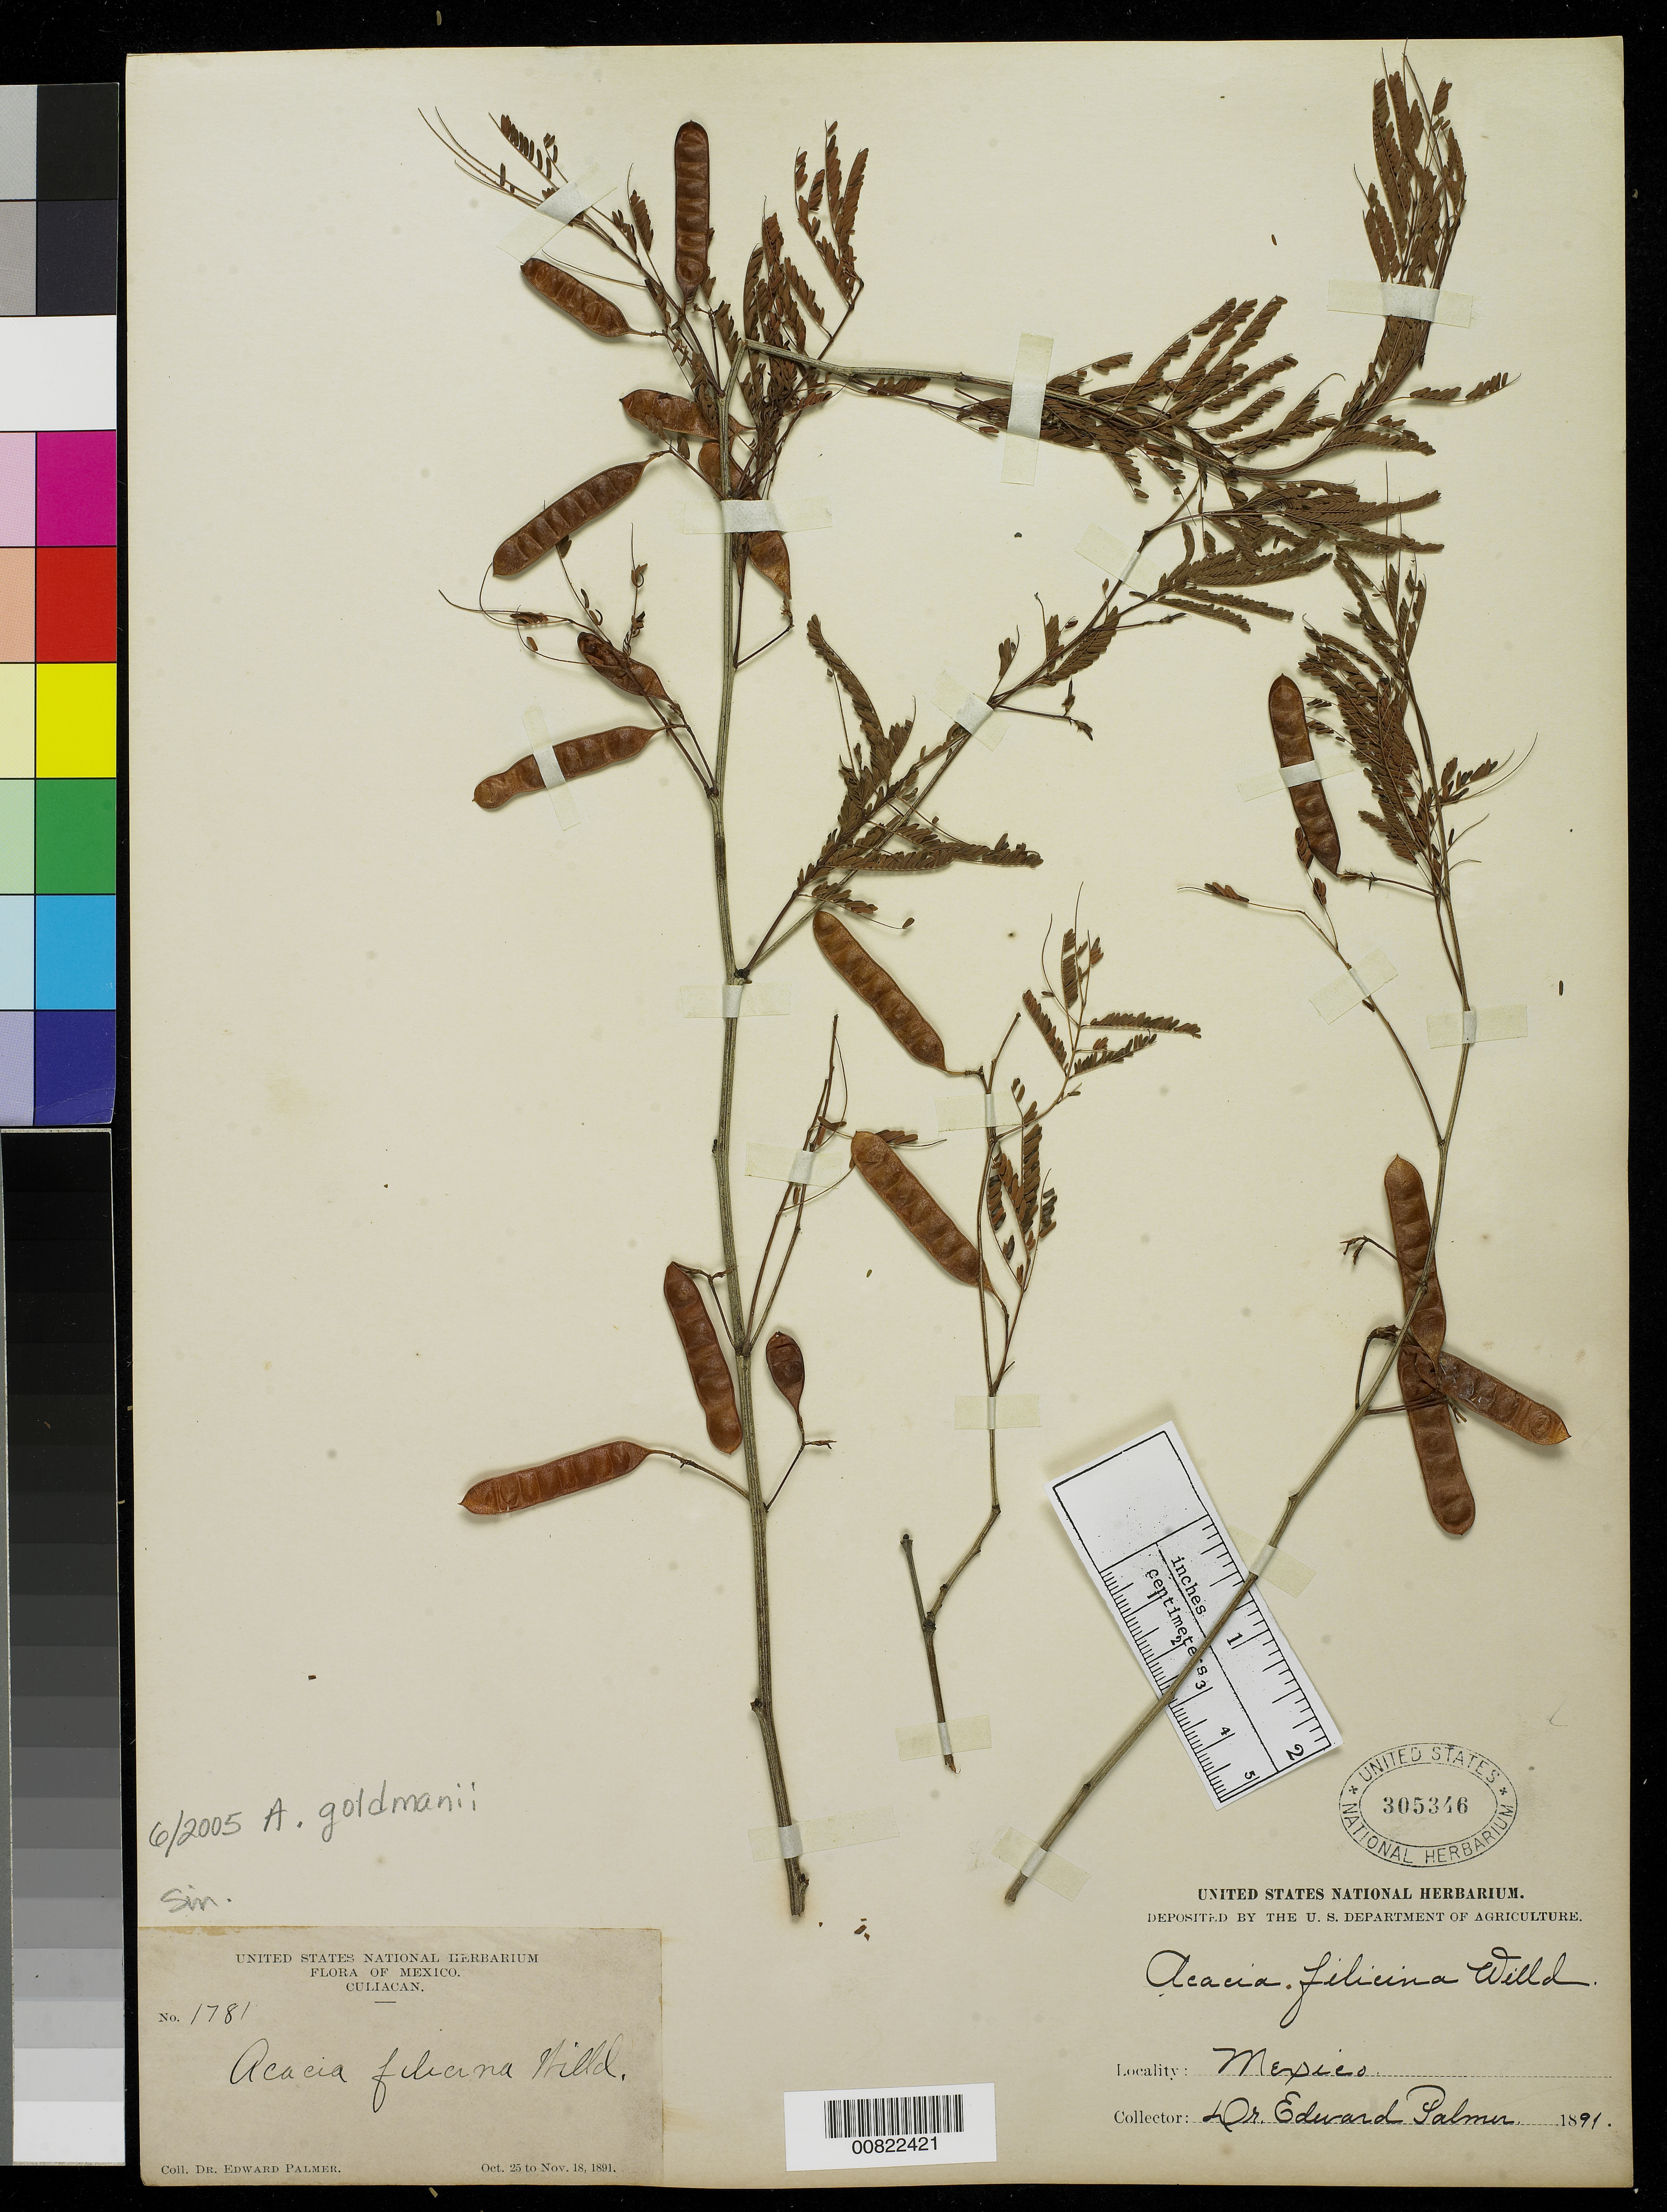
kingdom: Plantae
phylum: Tracheophyta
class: Magnoliopsida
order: Fabales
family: Fabaceae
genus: Acaciella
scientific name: Acaciella goldmanii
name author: Britton & Rose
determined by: Strong, M. T., (US), Smithsonian Institution - National Museum of Natural History (UNITED STATES)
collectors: E. Palmer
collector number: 1781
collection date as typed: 25 Oct 1891 to 18 Nov 1891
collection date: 1891-10-25/1891-11-18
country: Mexico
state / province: Sinaloa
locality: Culiacan, Sinaloa.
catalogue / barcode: US 305346